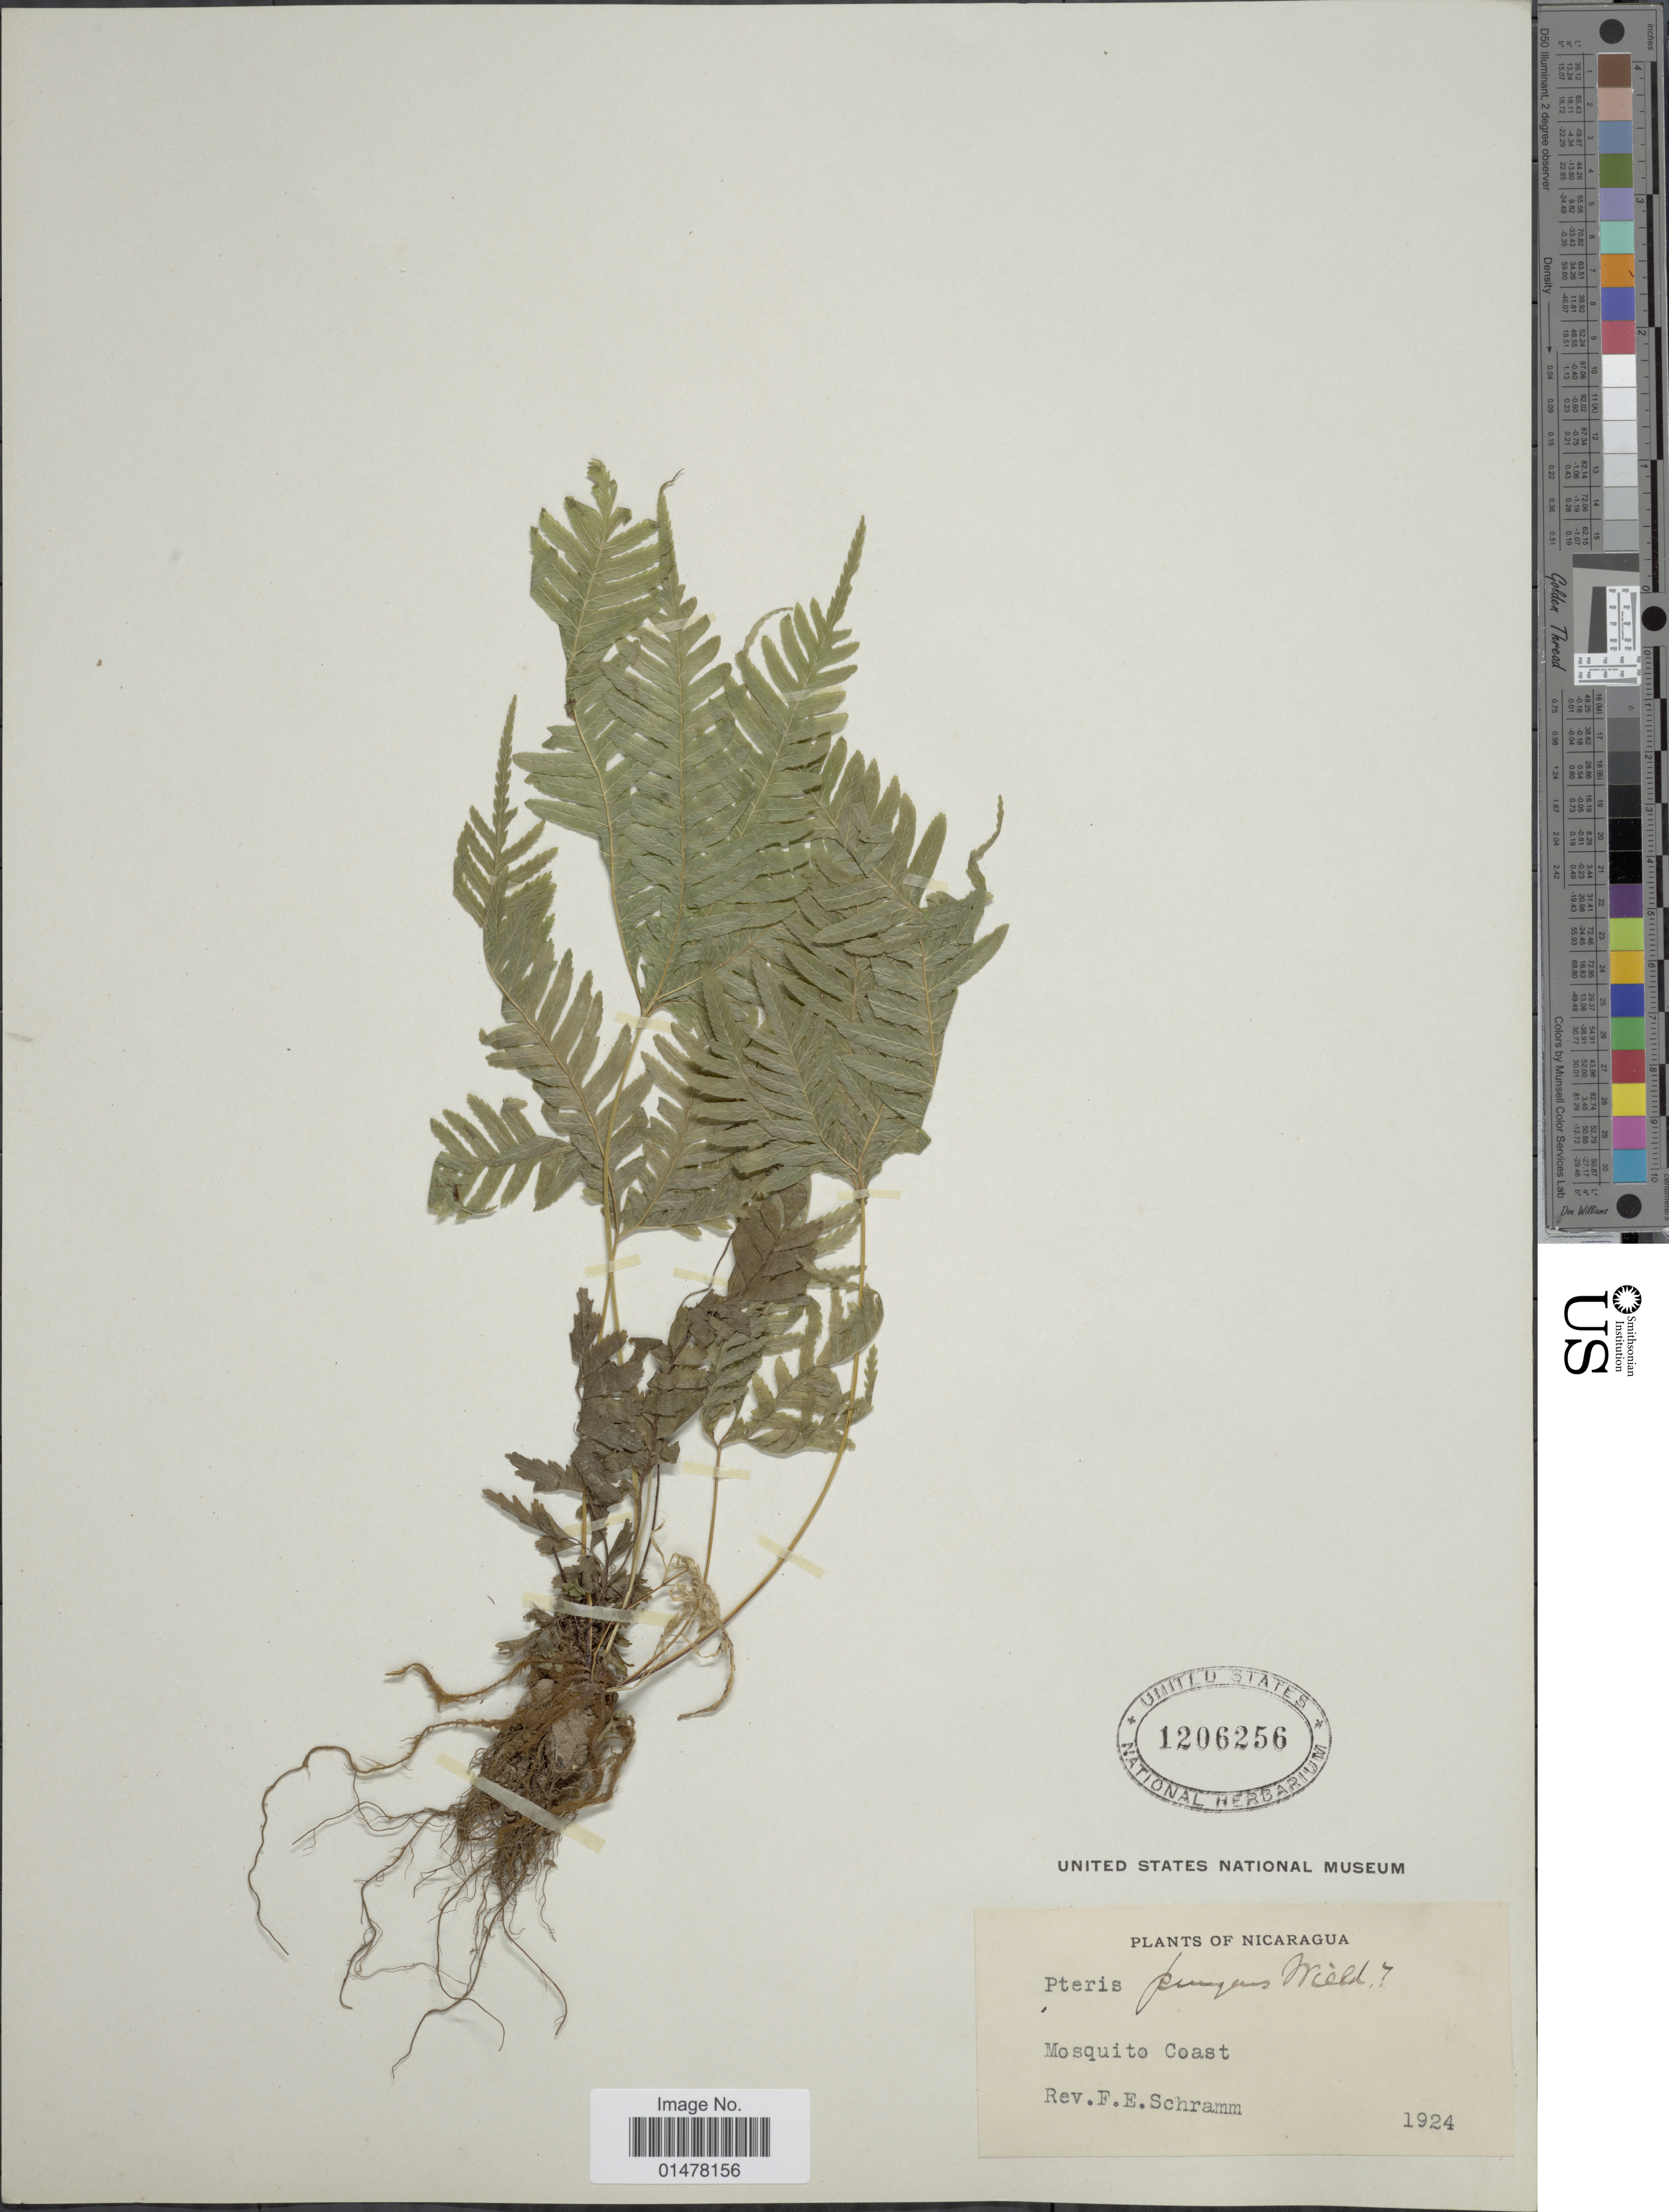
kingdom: Plantae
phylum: Tracheophyta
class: Polypodiopsida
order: Polypodiales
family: Pteridaceae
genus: Pteris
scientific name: Pteris pungens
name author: Willd.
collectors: F. E. Schramm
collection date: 1924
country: Nicaragua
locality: Mosquito Coast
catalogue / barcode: US 1206256